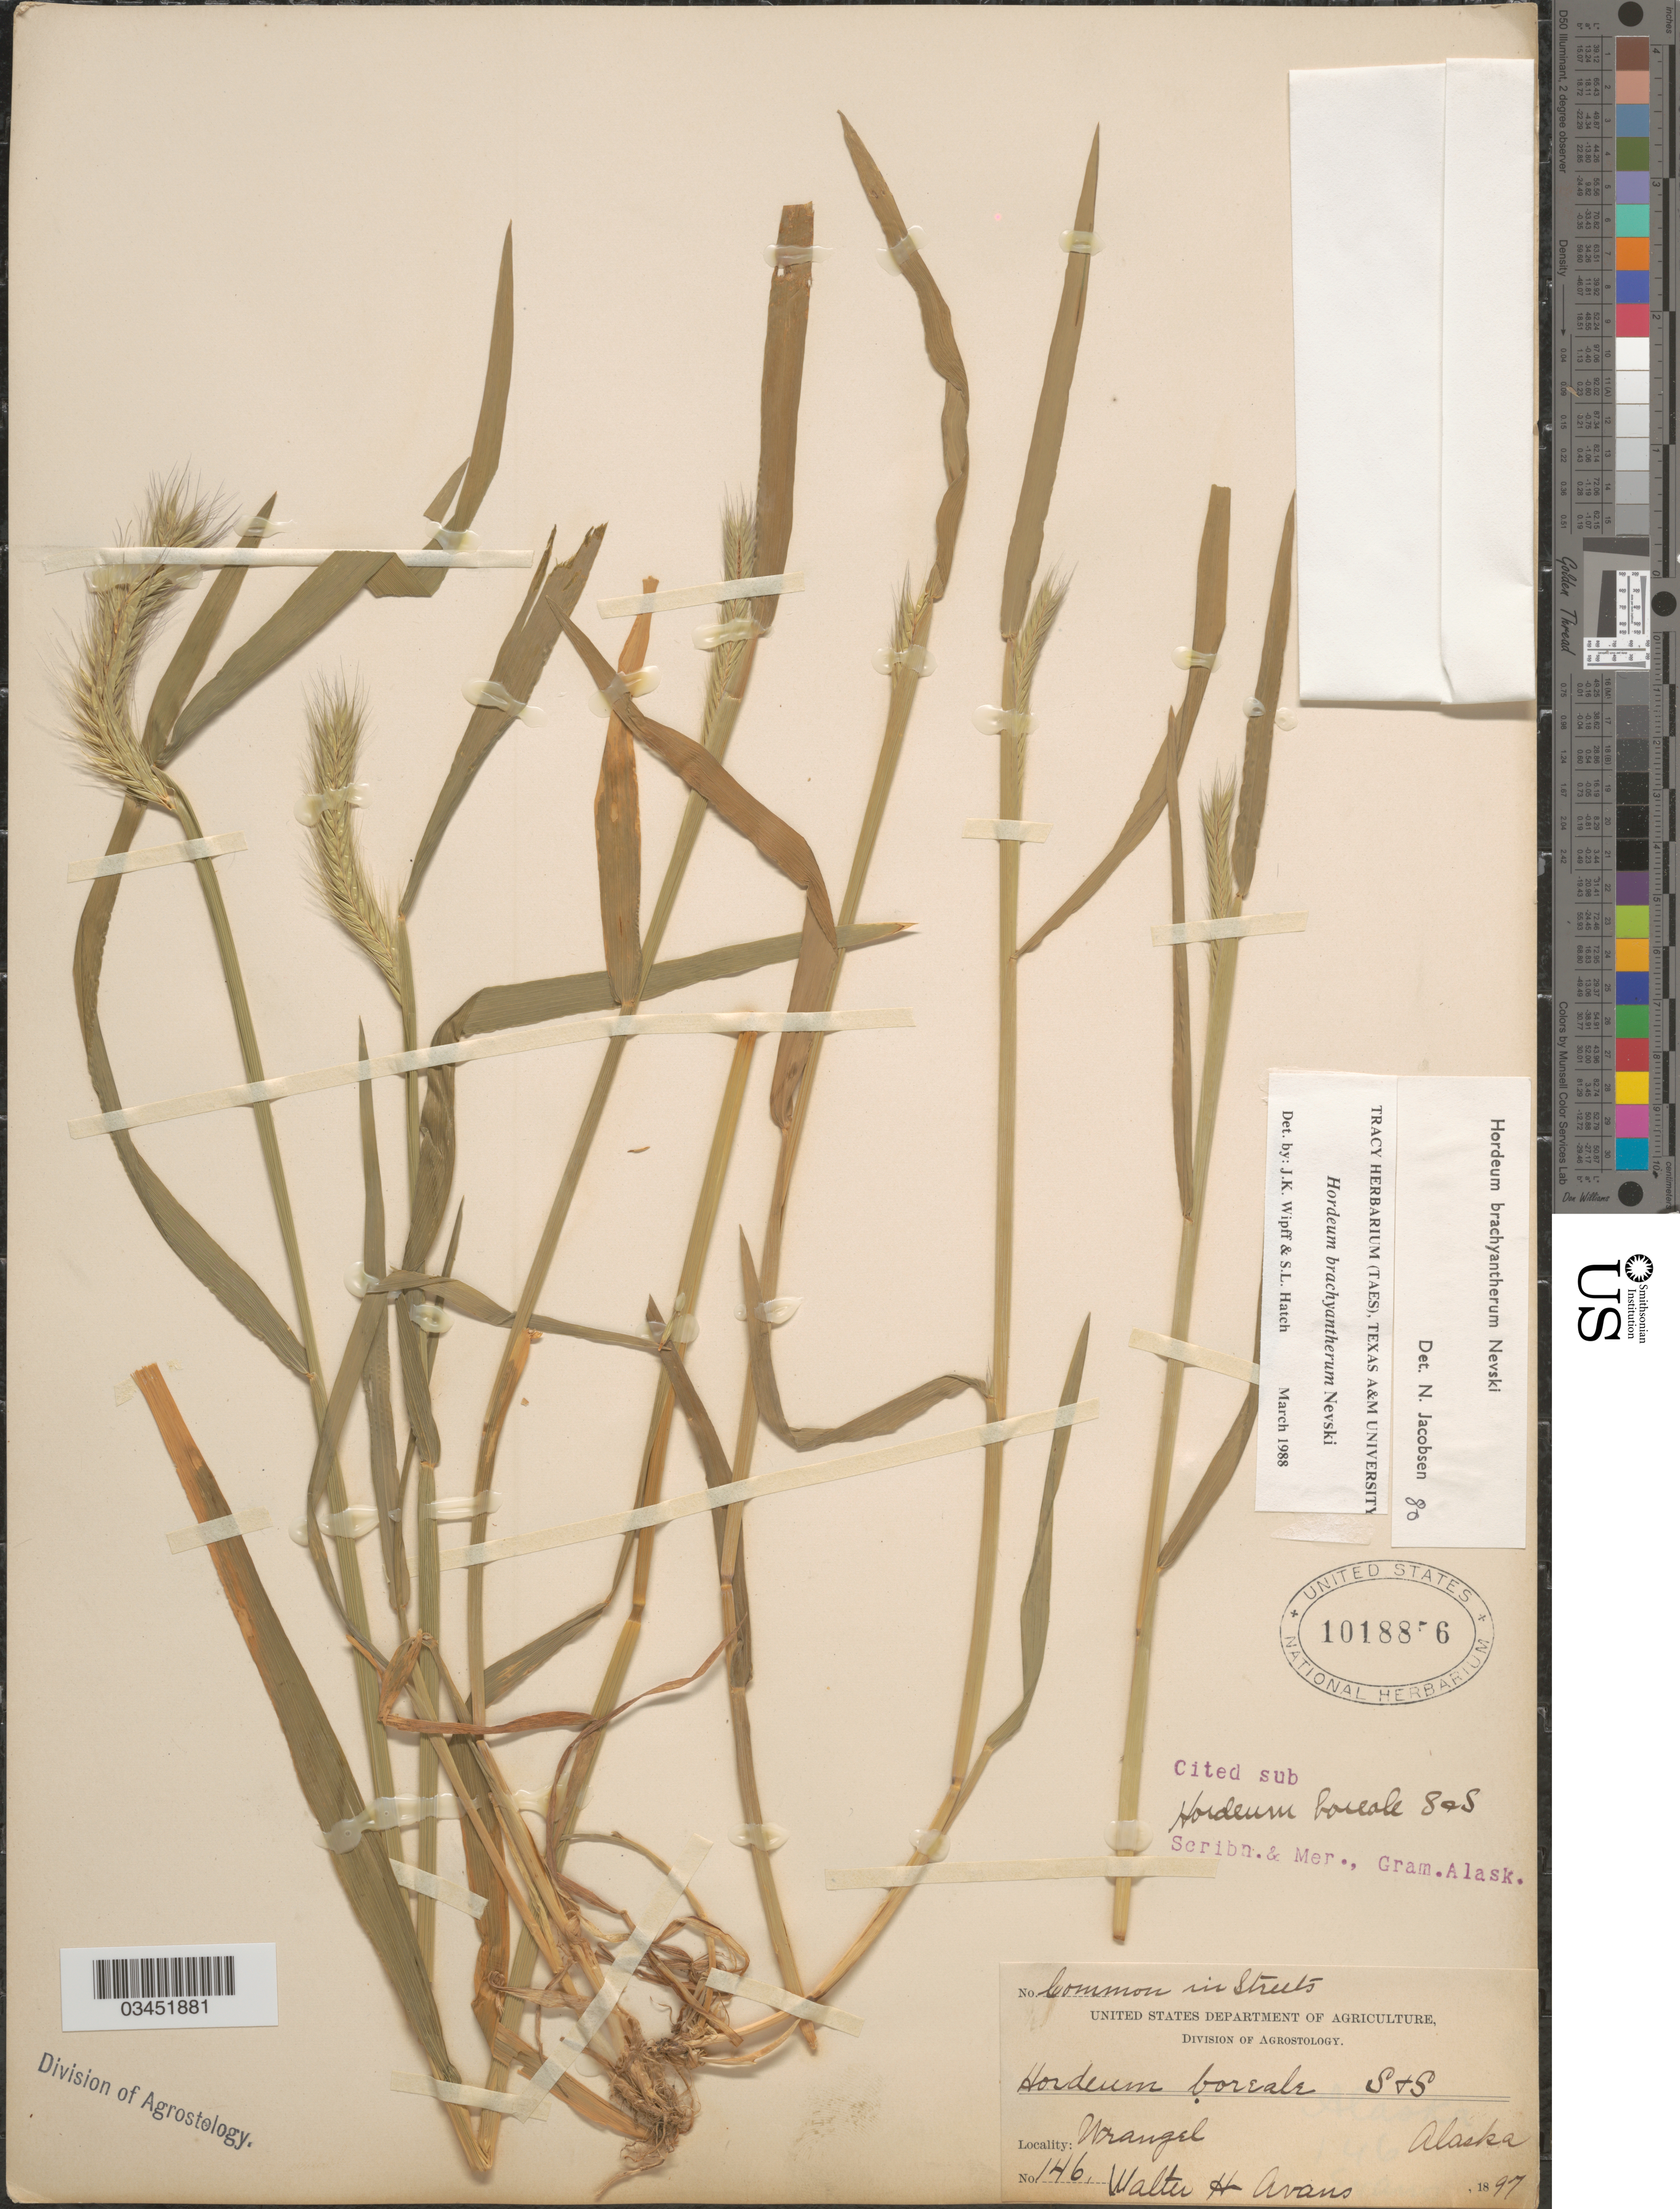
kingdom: Plantae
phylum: Tracheophyta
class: Liliopsida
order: Poales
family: Poaceae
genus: Hordeum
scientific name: Hordeum brachyantherum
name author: Nevski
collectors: W. Avans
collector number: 146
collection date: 1897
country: United States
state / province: Alaska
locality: Wrangell.